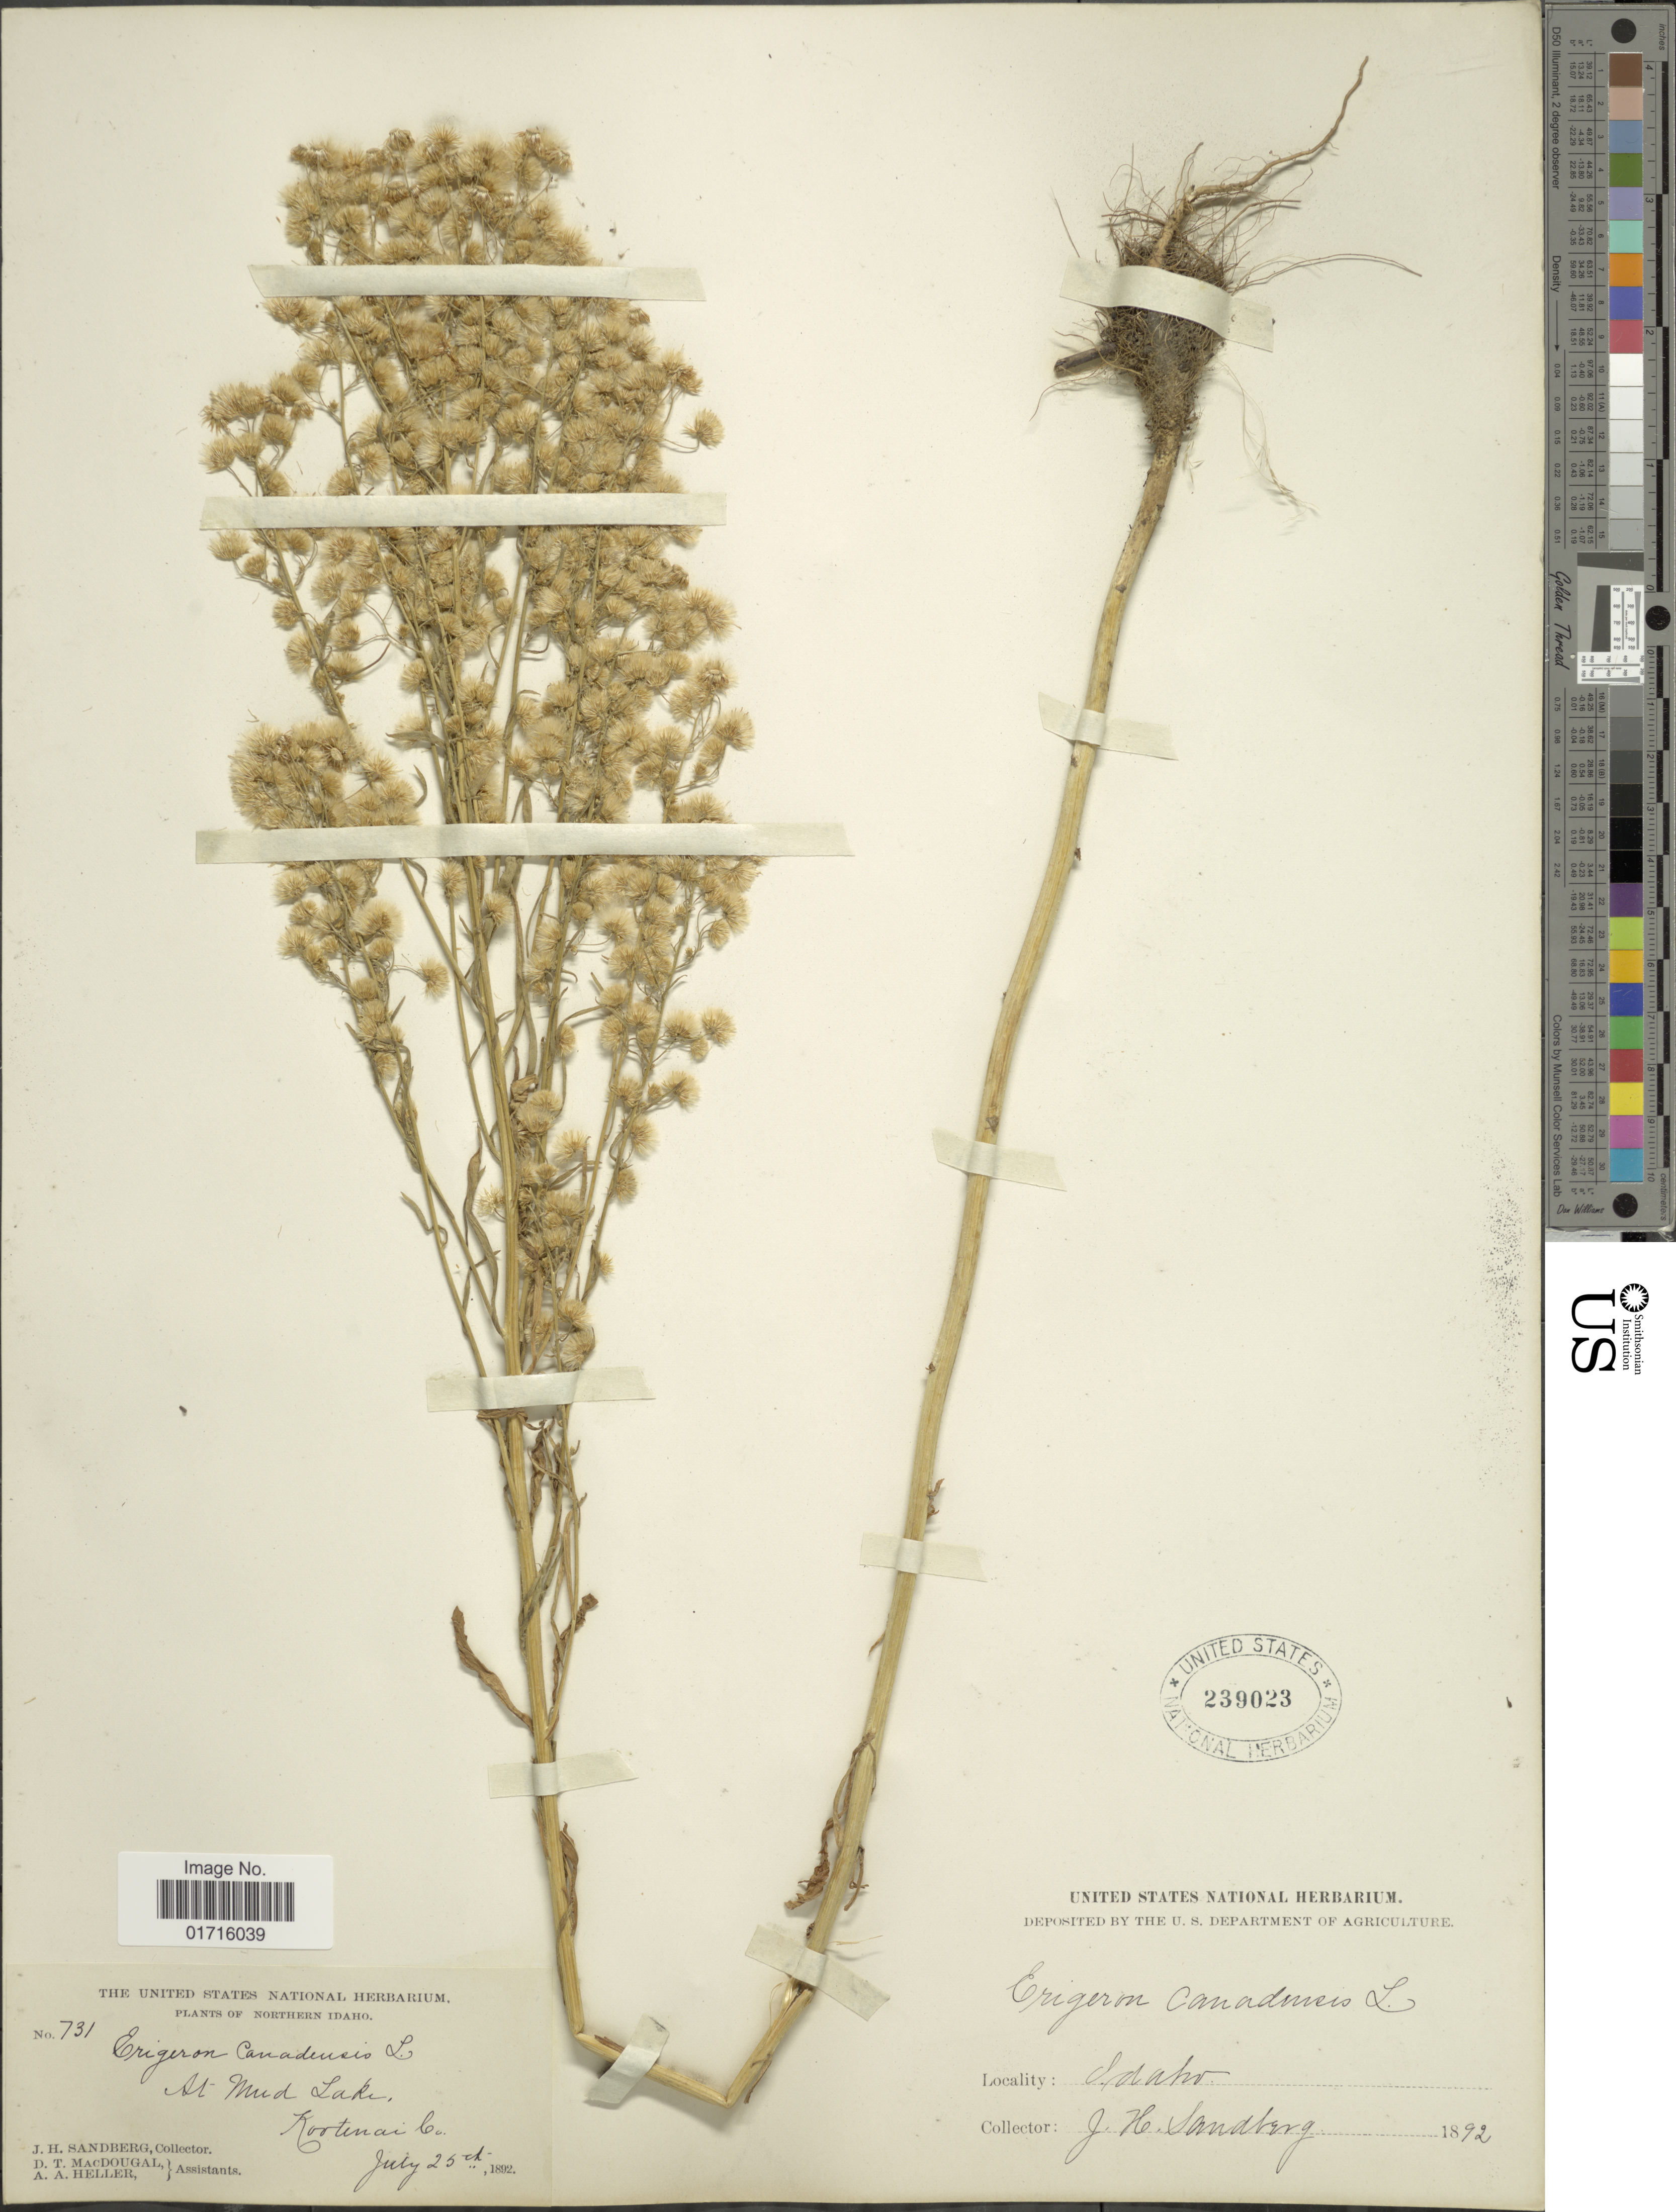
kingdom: Plantae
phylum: Tracheophyta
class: Magnoliopsida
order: Asterales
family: Asteraceae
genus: Conyza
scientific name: Conyza canadensis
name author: (L.) Cronq.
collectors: J. H. Sandberg, D. T. MacDougal & A. A. Heller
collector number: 731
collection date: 1892-07-25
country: United States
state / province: Idaho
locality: Norhtern Idaho, At Mud Lake, Kootenai Co.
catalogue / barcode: US 239023